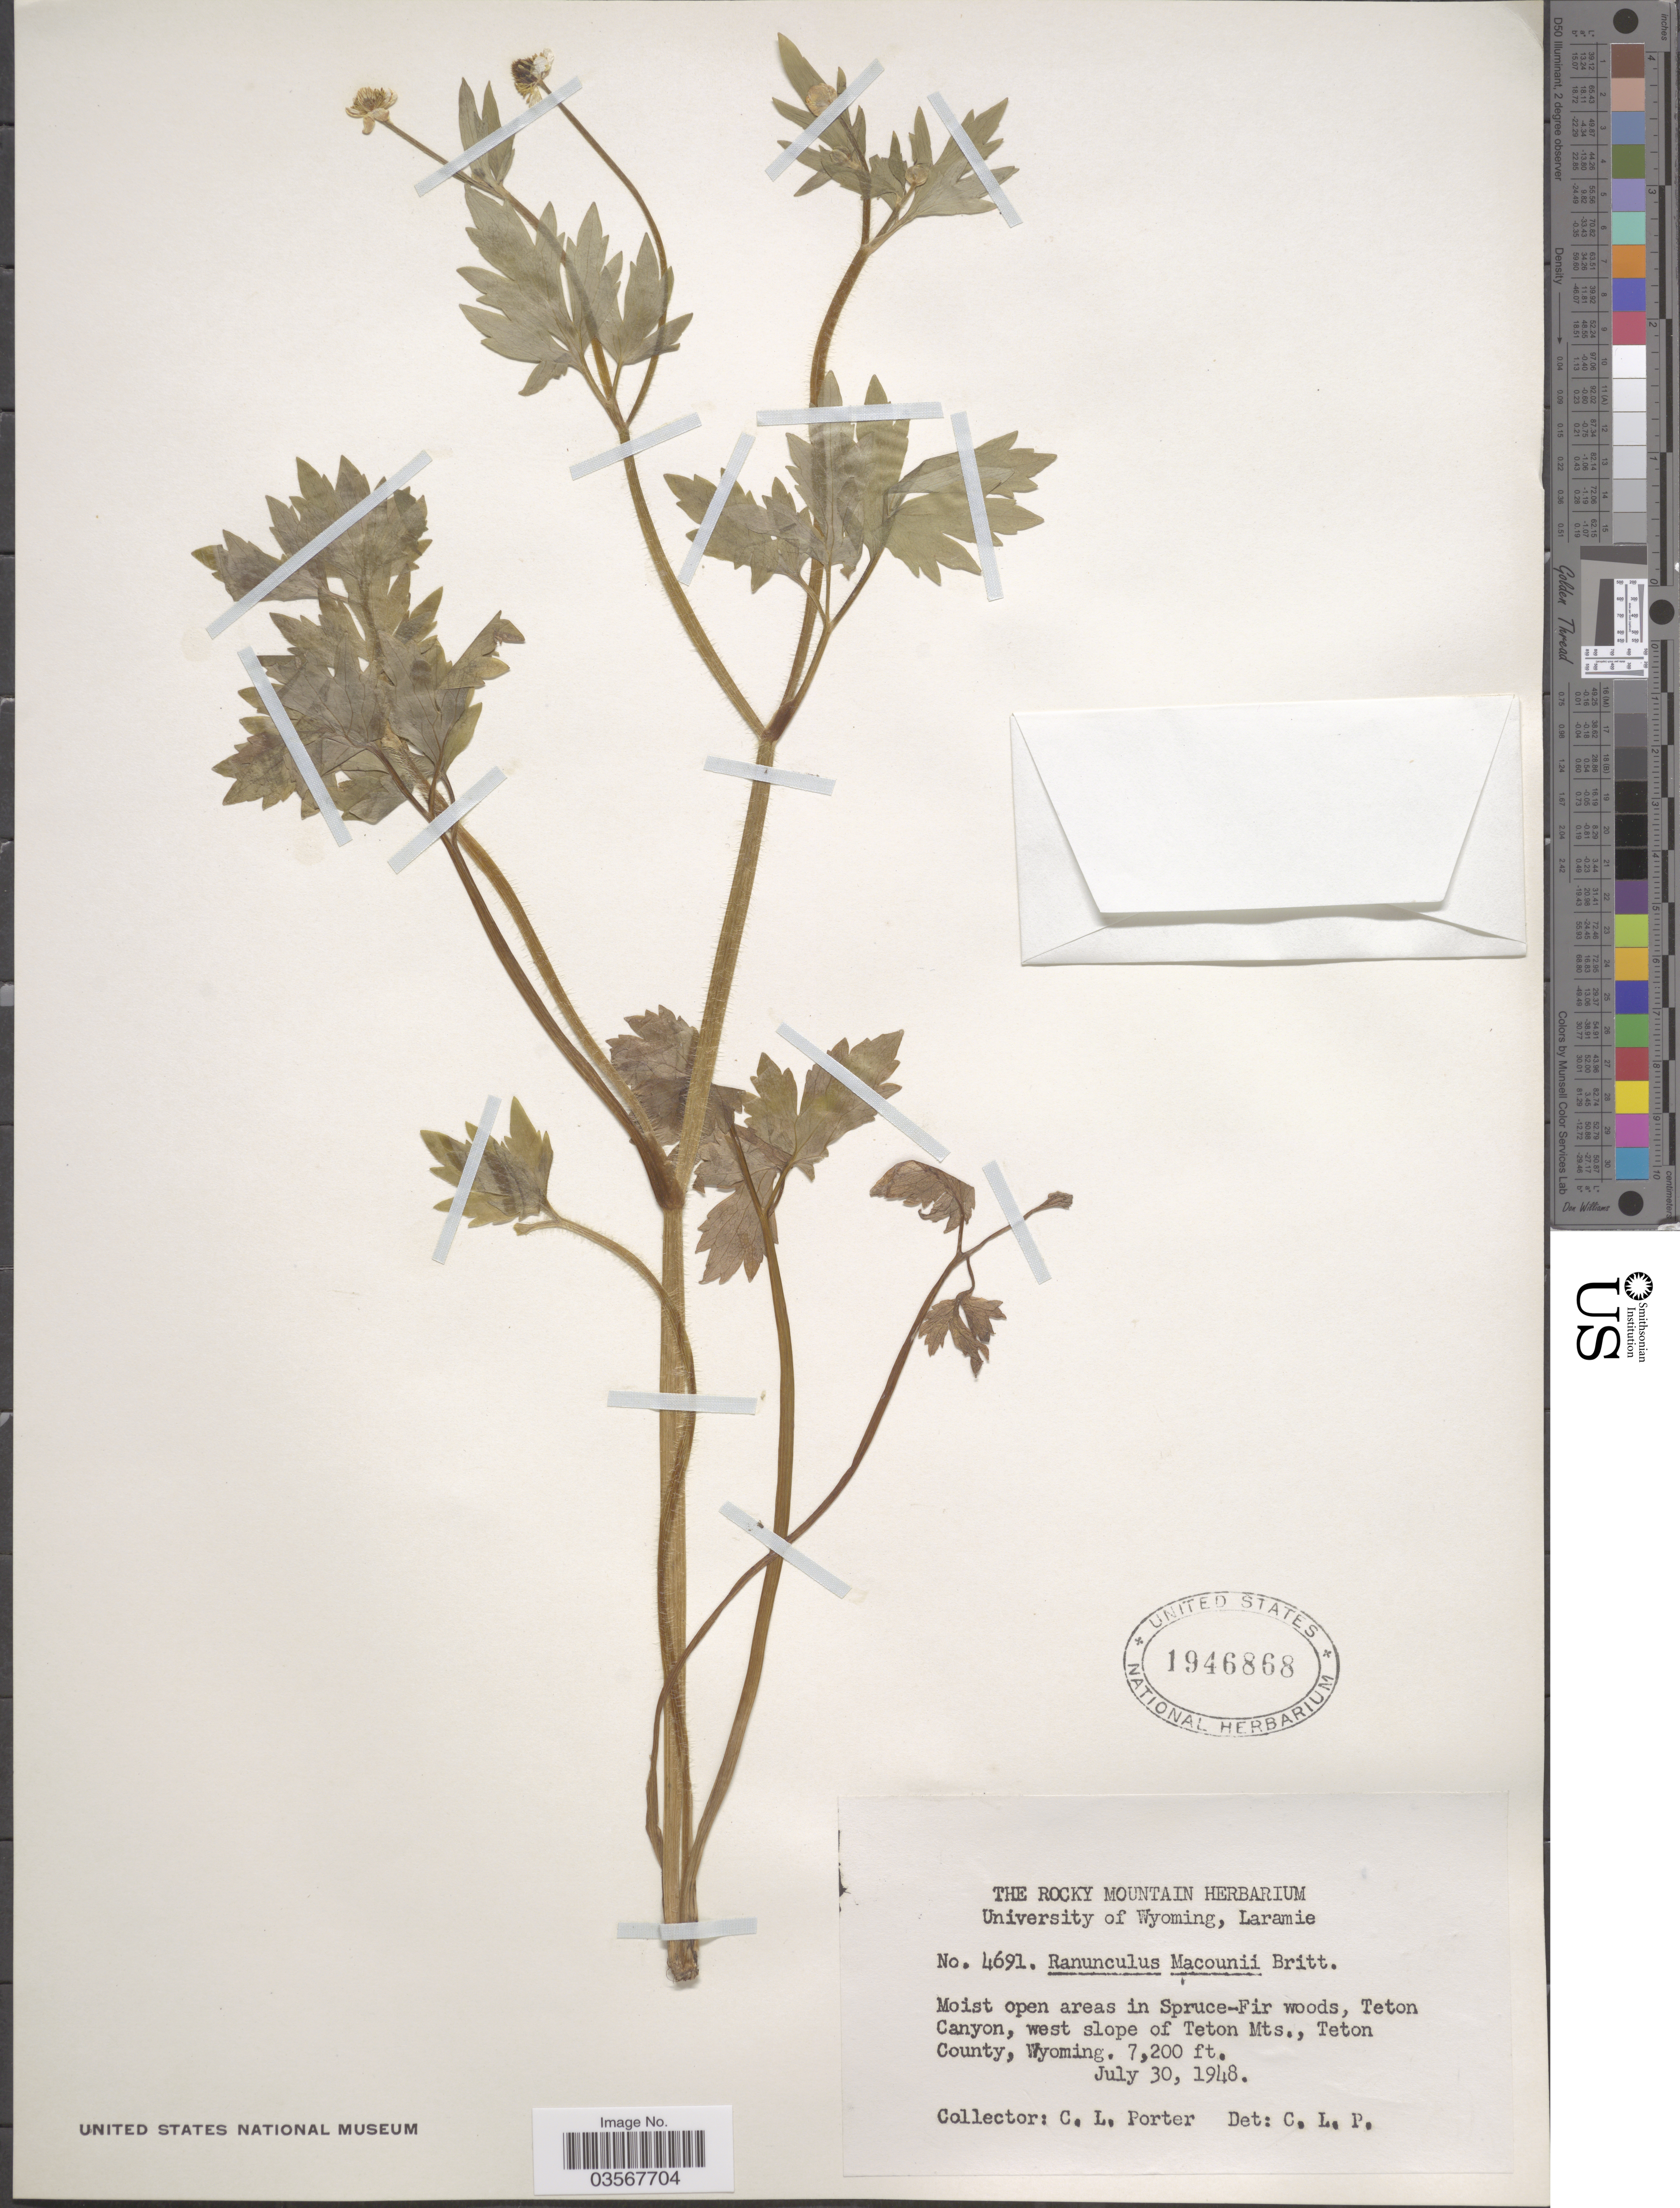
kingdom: Plantae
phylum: Tracheophyta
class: Magnoliopsida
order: Ranunculales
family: Ranunculaceae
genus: Ranunculus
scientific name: Ranunculus macounii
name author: Britton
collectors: C. L. Porter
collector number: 4691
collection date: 1948-07-30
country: United States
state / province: Wyoming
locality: Teton Canyon, west slope of Teton Mts., Teton County.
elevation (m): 2195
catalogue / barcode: US 1946868